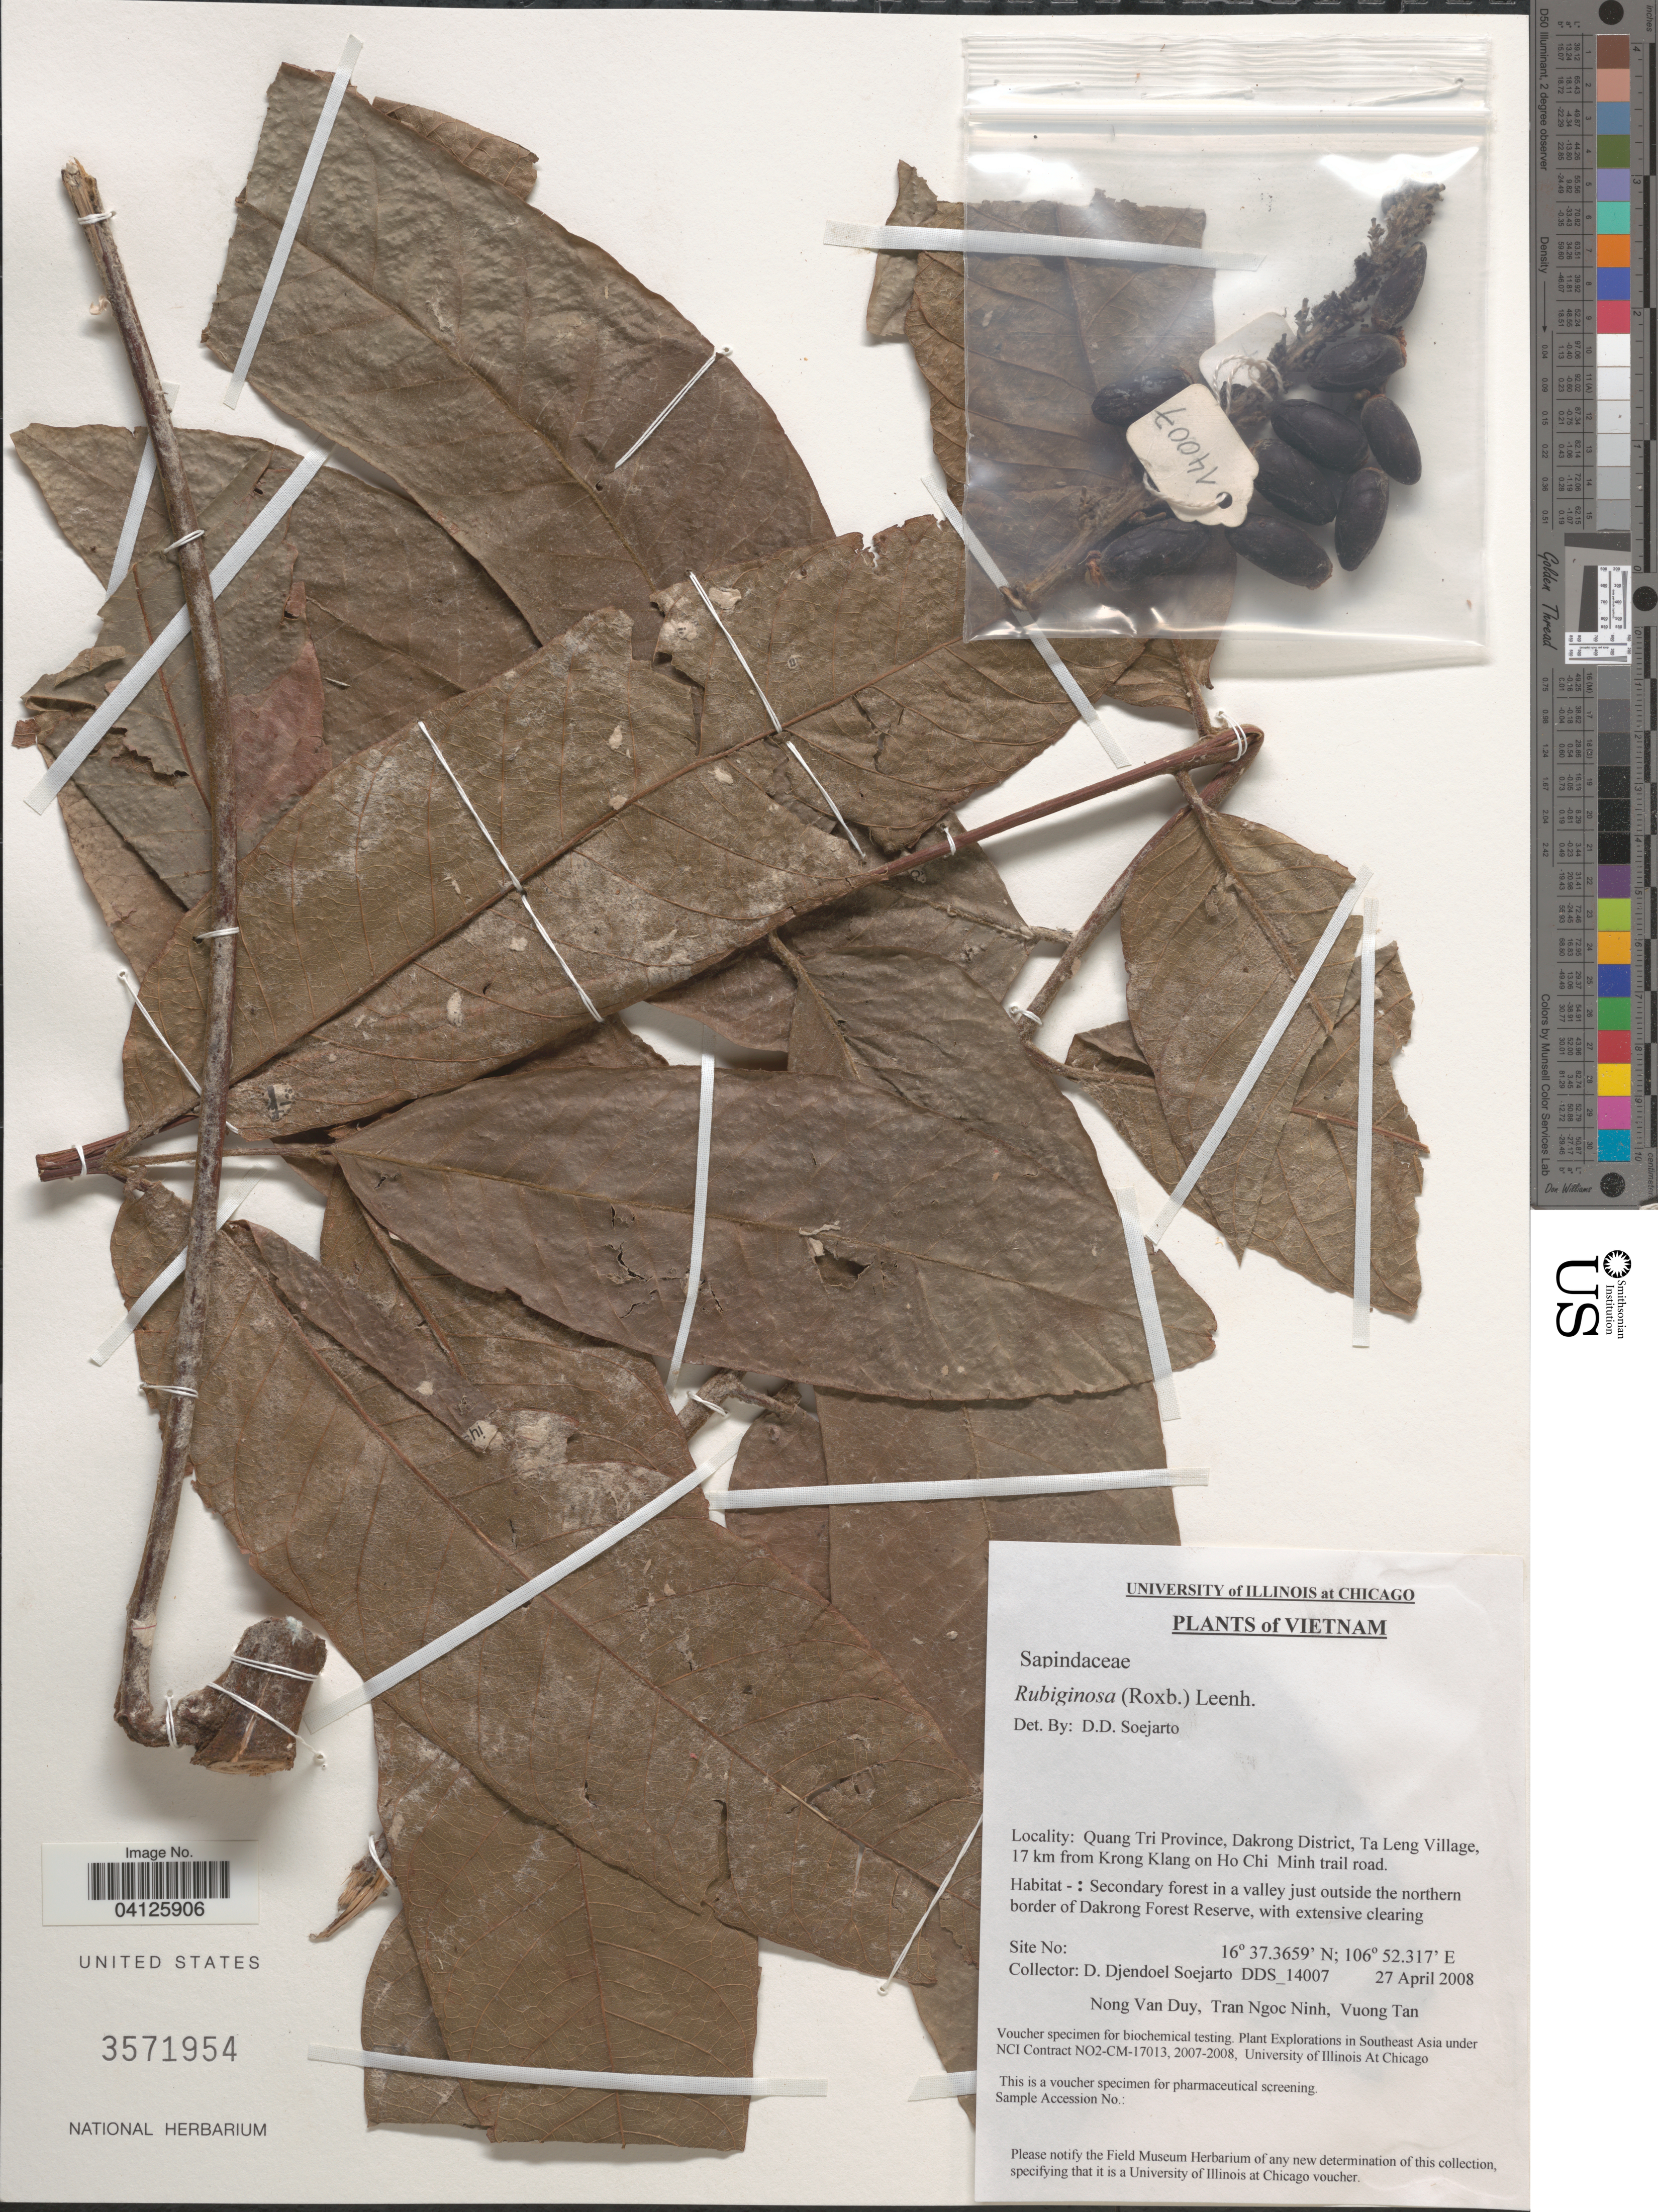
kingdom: Plantae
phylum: Tracheophyta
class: Magnoliopsida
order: Sapindales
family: Sapindaceae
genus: Lepisanthes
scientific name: Lepisanthes rubiginosa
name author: (Roxb.) Leenh.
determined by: Acevedo-Rodriguez, P., (US), Smithsonian Institution - National Museum of Natural History (UNITED STATES)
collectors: D. D. Soejarto, D. Nong, T. N. Ninh & V. Tan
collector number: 14007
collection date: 2008-04-27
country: Vietnam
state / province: Quang Tri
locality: Dakrong District, Ta Leng Village, 17 km from Krong Klang on Ho Chi Minh trail road. Secondary forest in a valley just outside the northern border of Dakrong Forest Reserve, with extensive clearing.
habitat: Secondary forest in a valley just outside northern border of Dakrong Forest Reserve, with extensive clearing.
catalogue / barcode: US 3571954